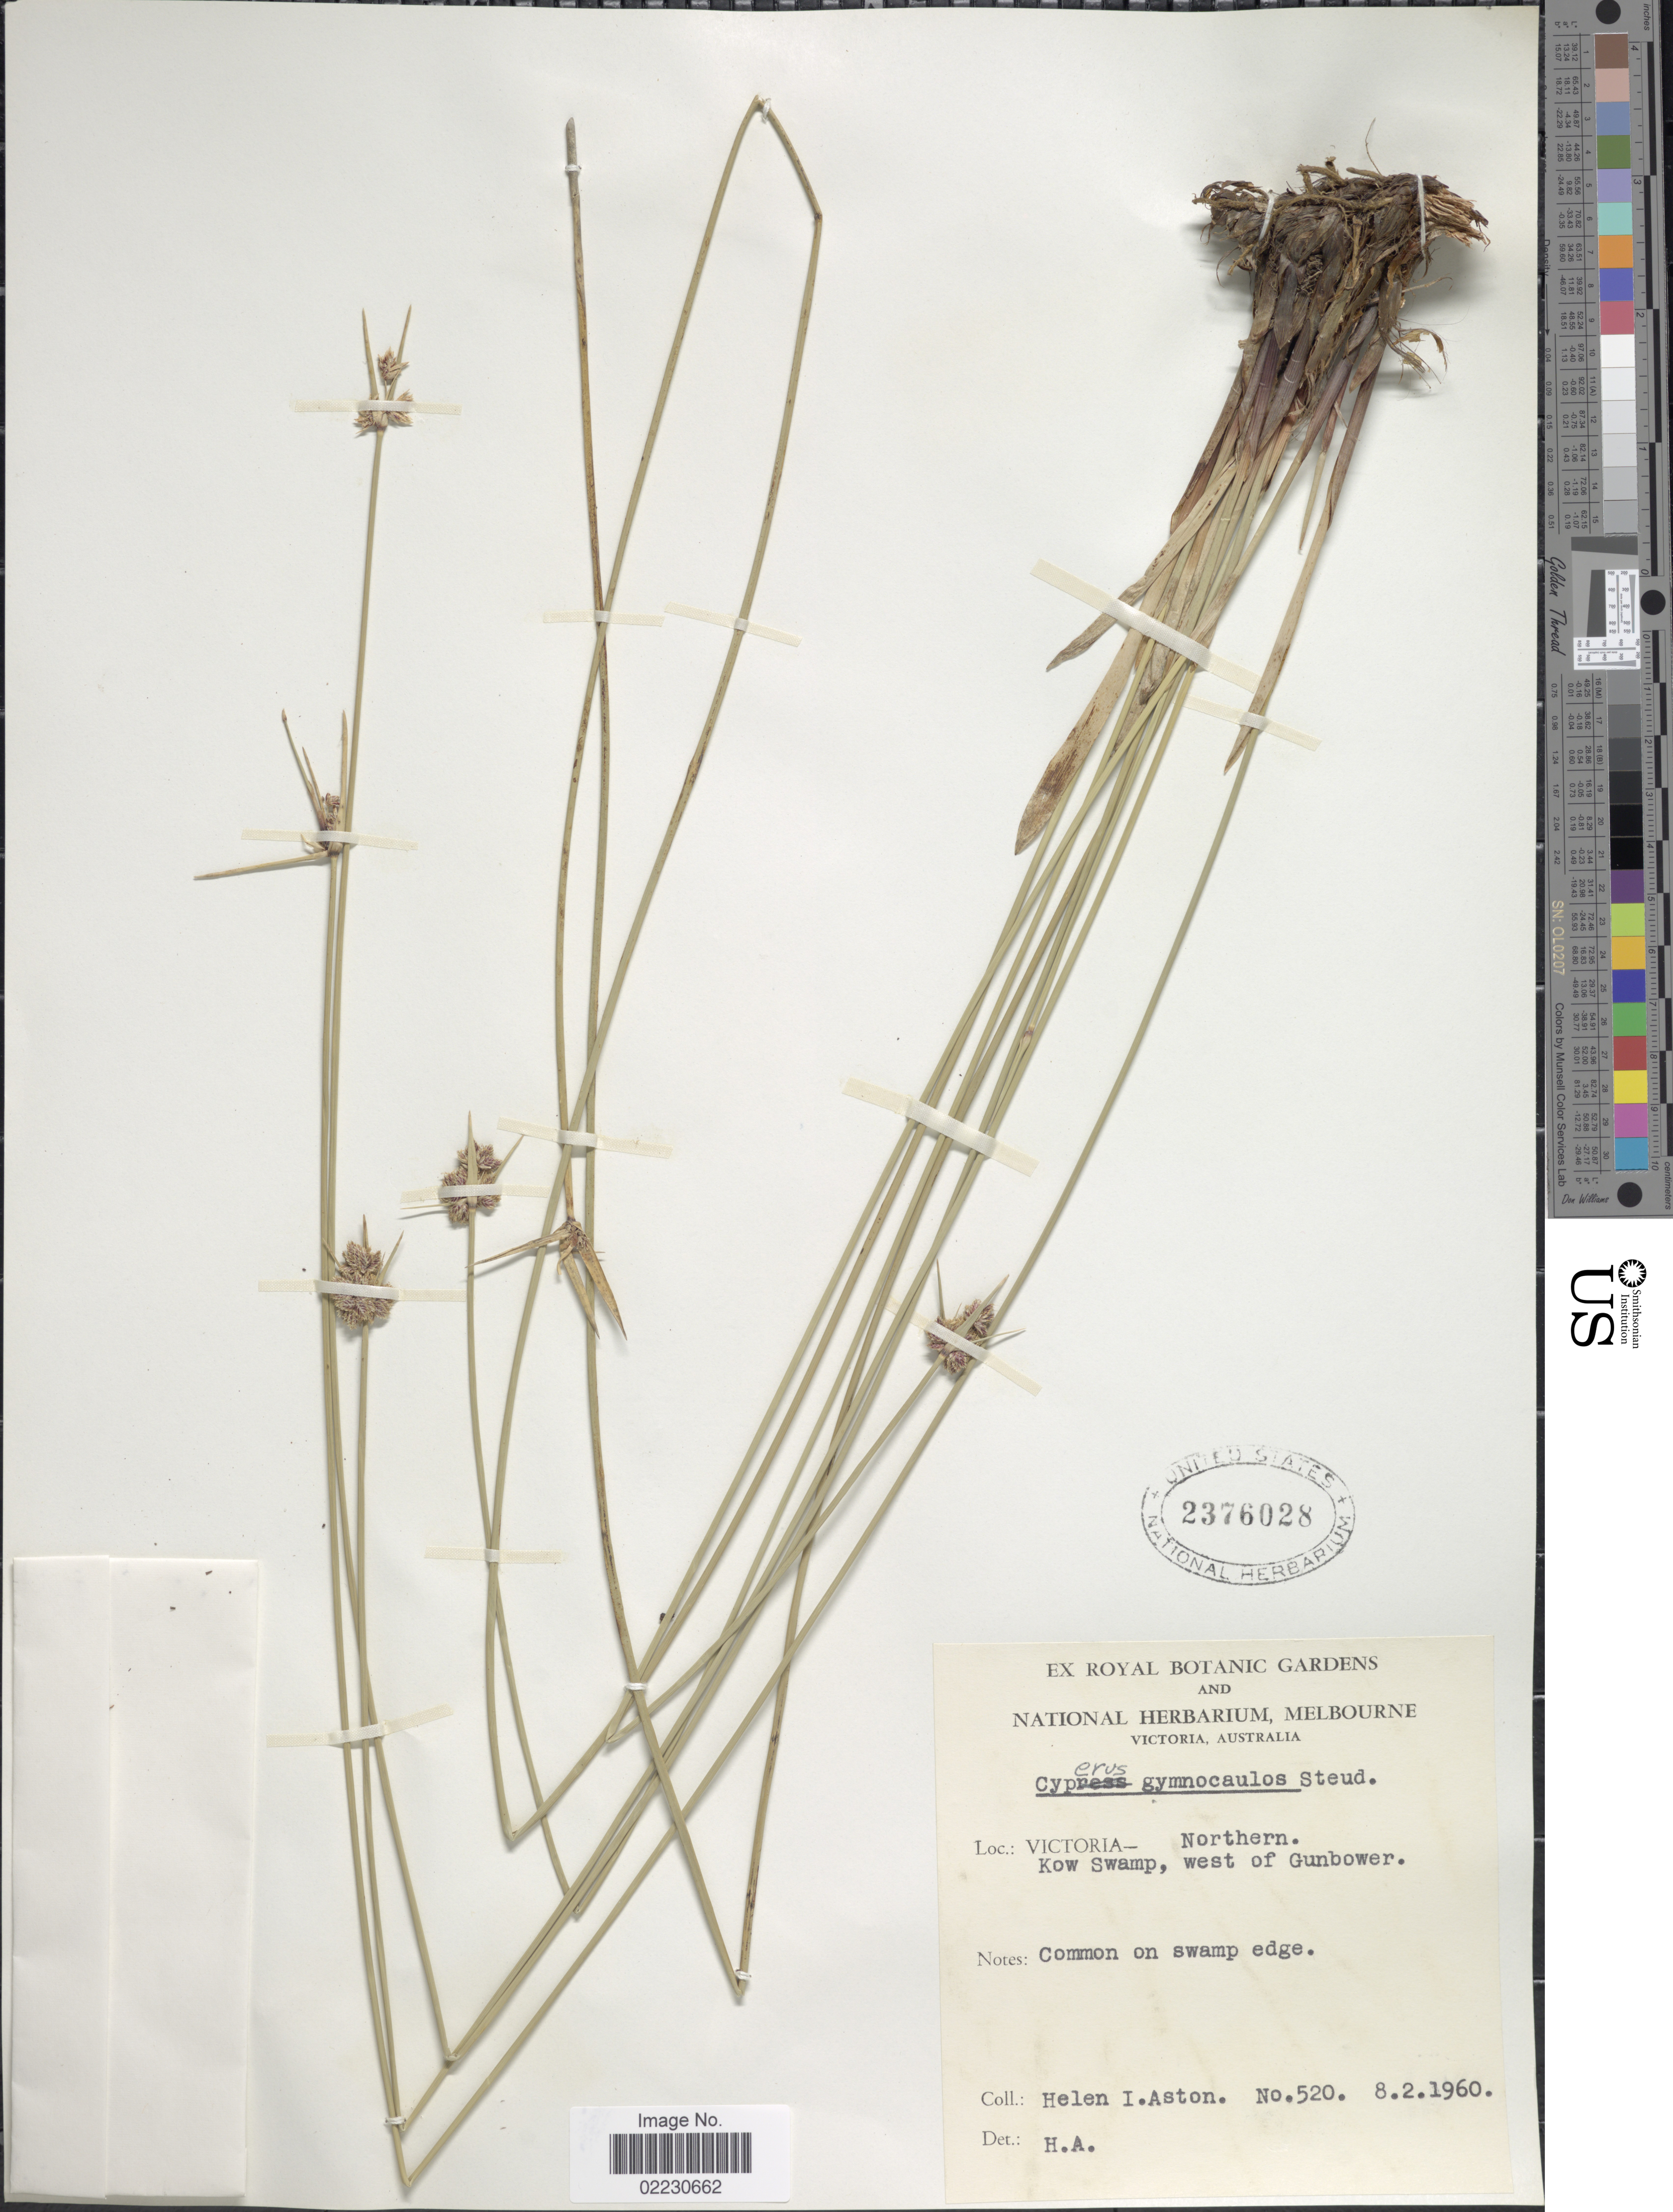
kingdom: Plantae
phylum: Tracheophyta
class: Liliopsida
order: Poales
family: Cyperaceae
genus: Cyperus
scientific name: Cyperus gymnocaulos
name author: Steud.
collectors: H. I. Aston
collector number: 520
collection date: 1960-02-08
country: Australia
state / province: Victoria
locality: Victoria- Northern. Kow Swamp, west of Gunbower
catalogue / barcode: US 2376028